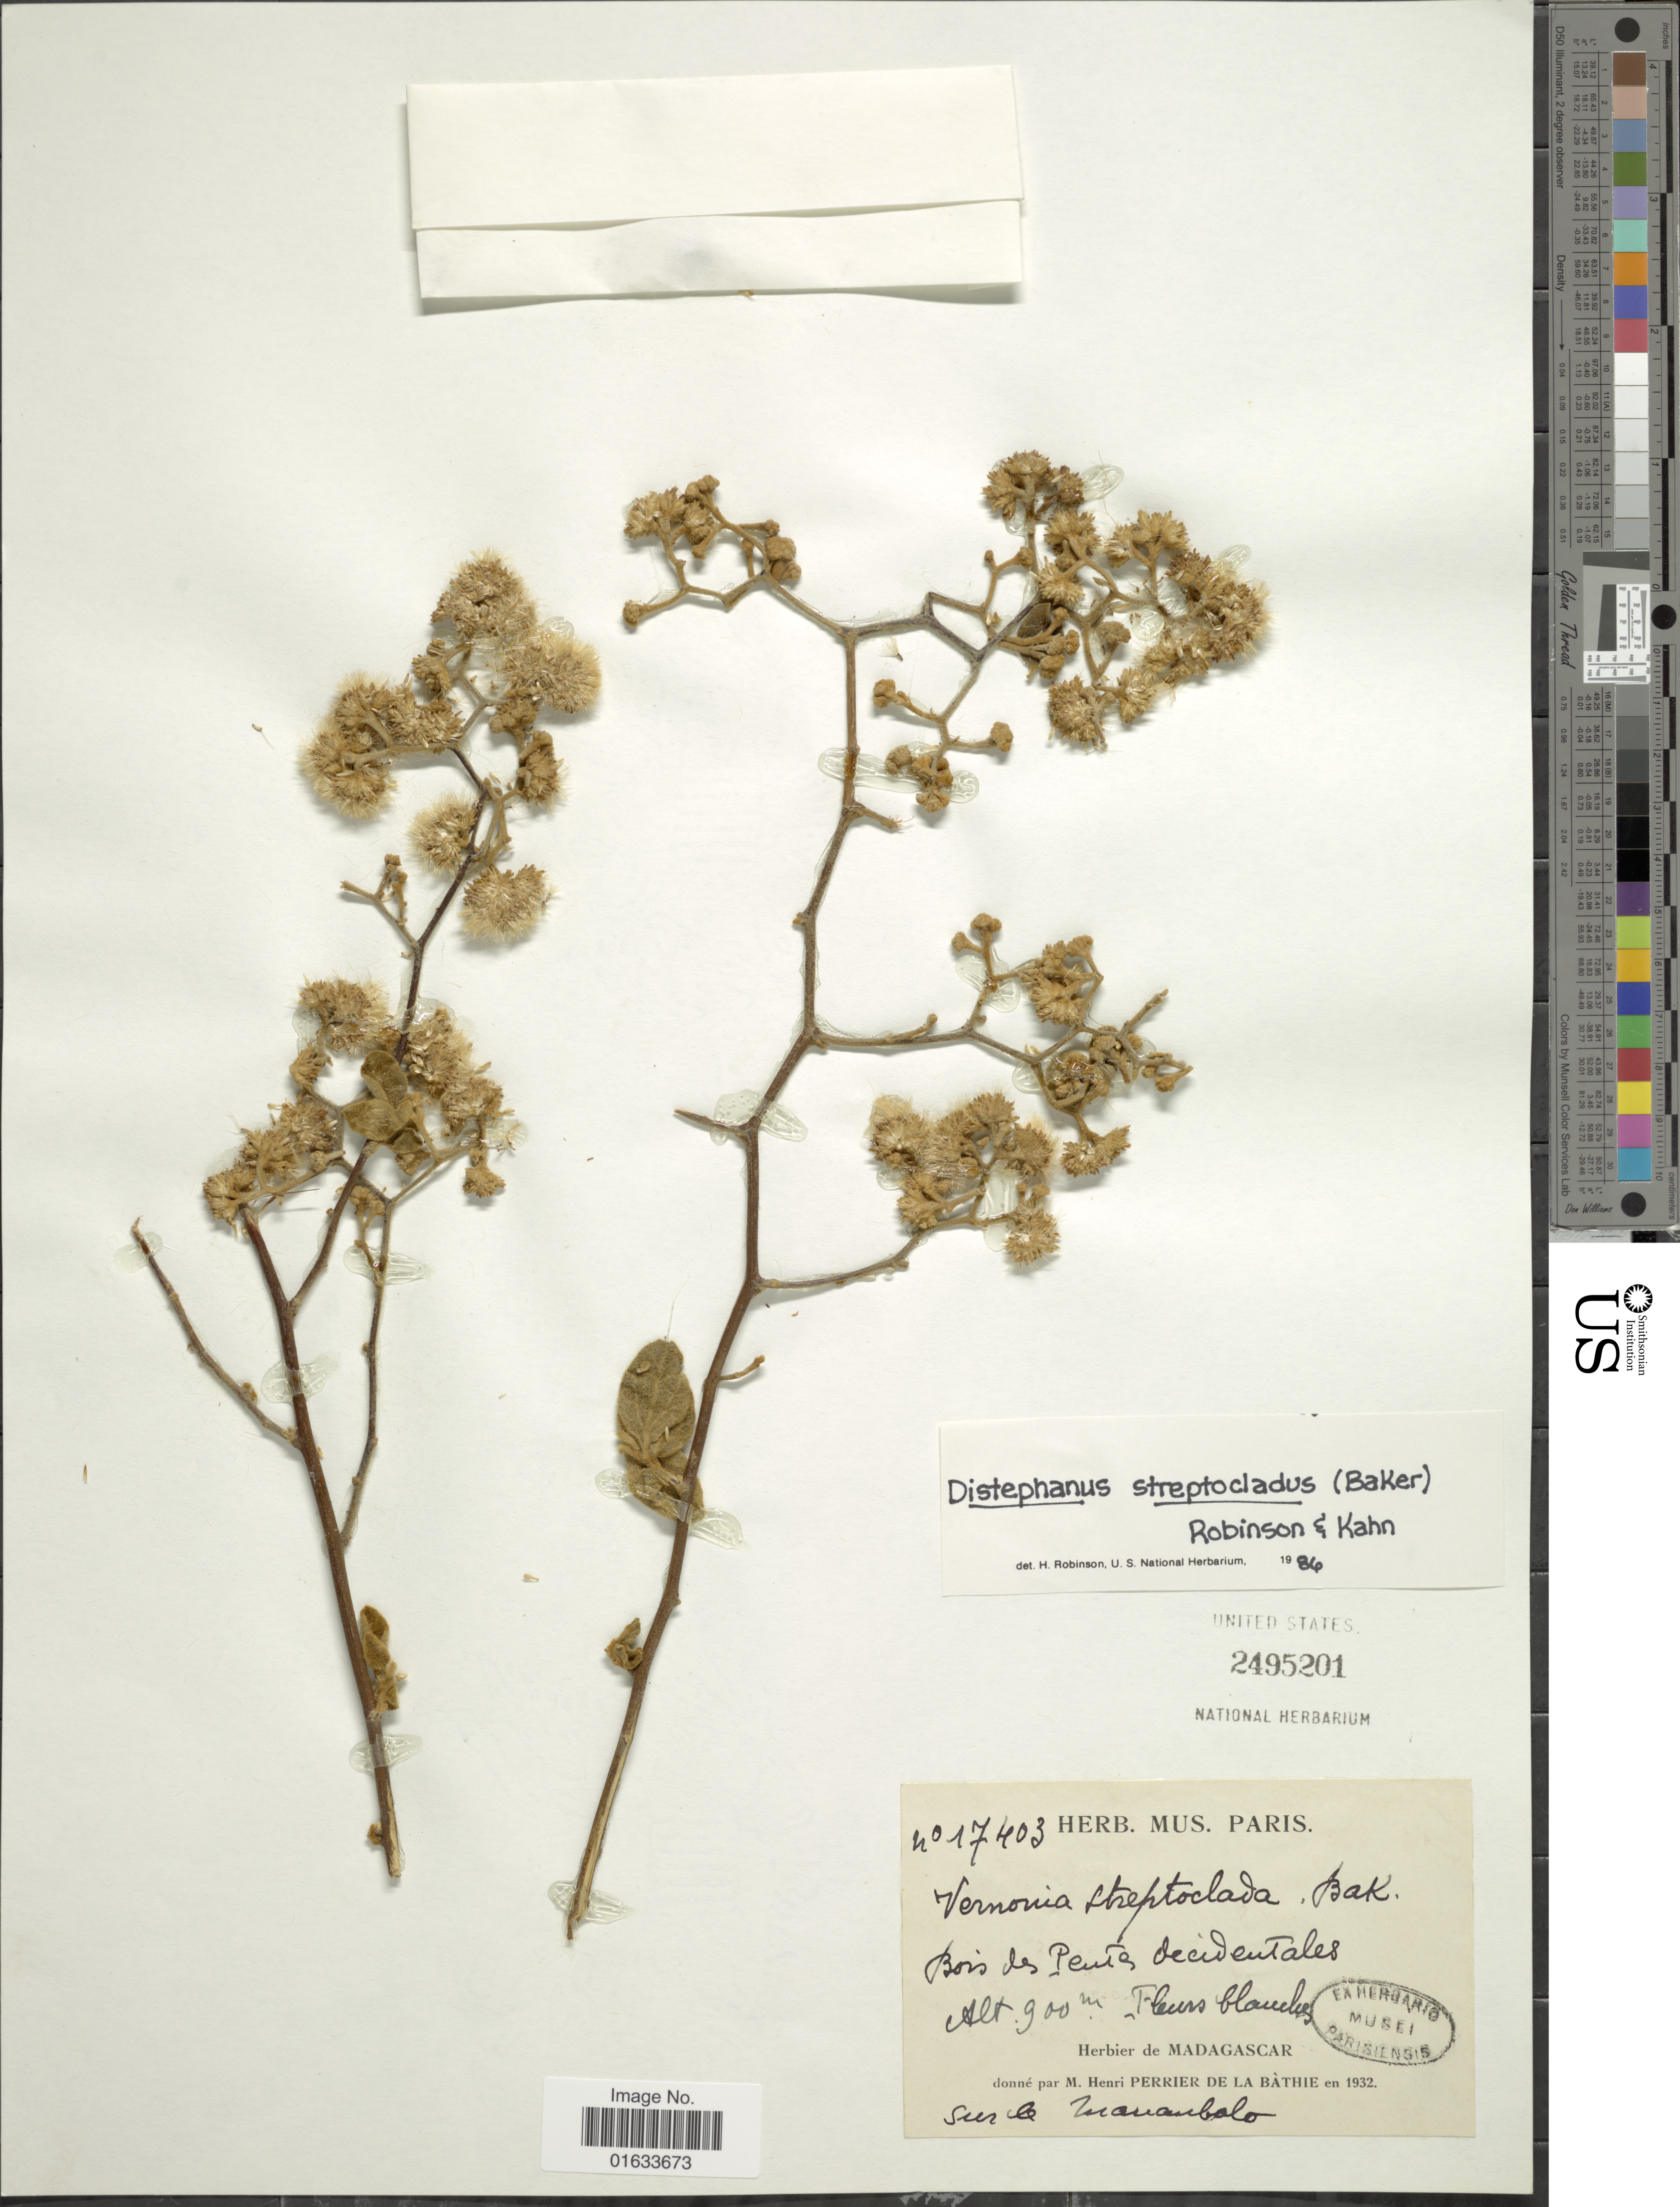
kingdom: Plantae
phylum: Tracheophyta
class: Magnoliopsida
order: Asterales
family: Asteraceae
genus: Distephanus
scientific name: Distephanus streptocladus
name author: (Baker) H. Rob. & B. Kahn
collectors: H. Perrier de la Bâthie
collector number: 17403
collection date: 1932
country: Madagascar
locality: Bois des Pente occidentales. Sur le Manambolo.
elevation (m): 900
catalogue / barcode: US 2495201